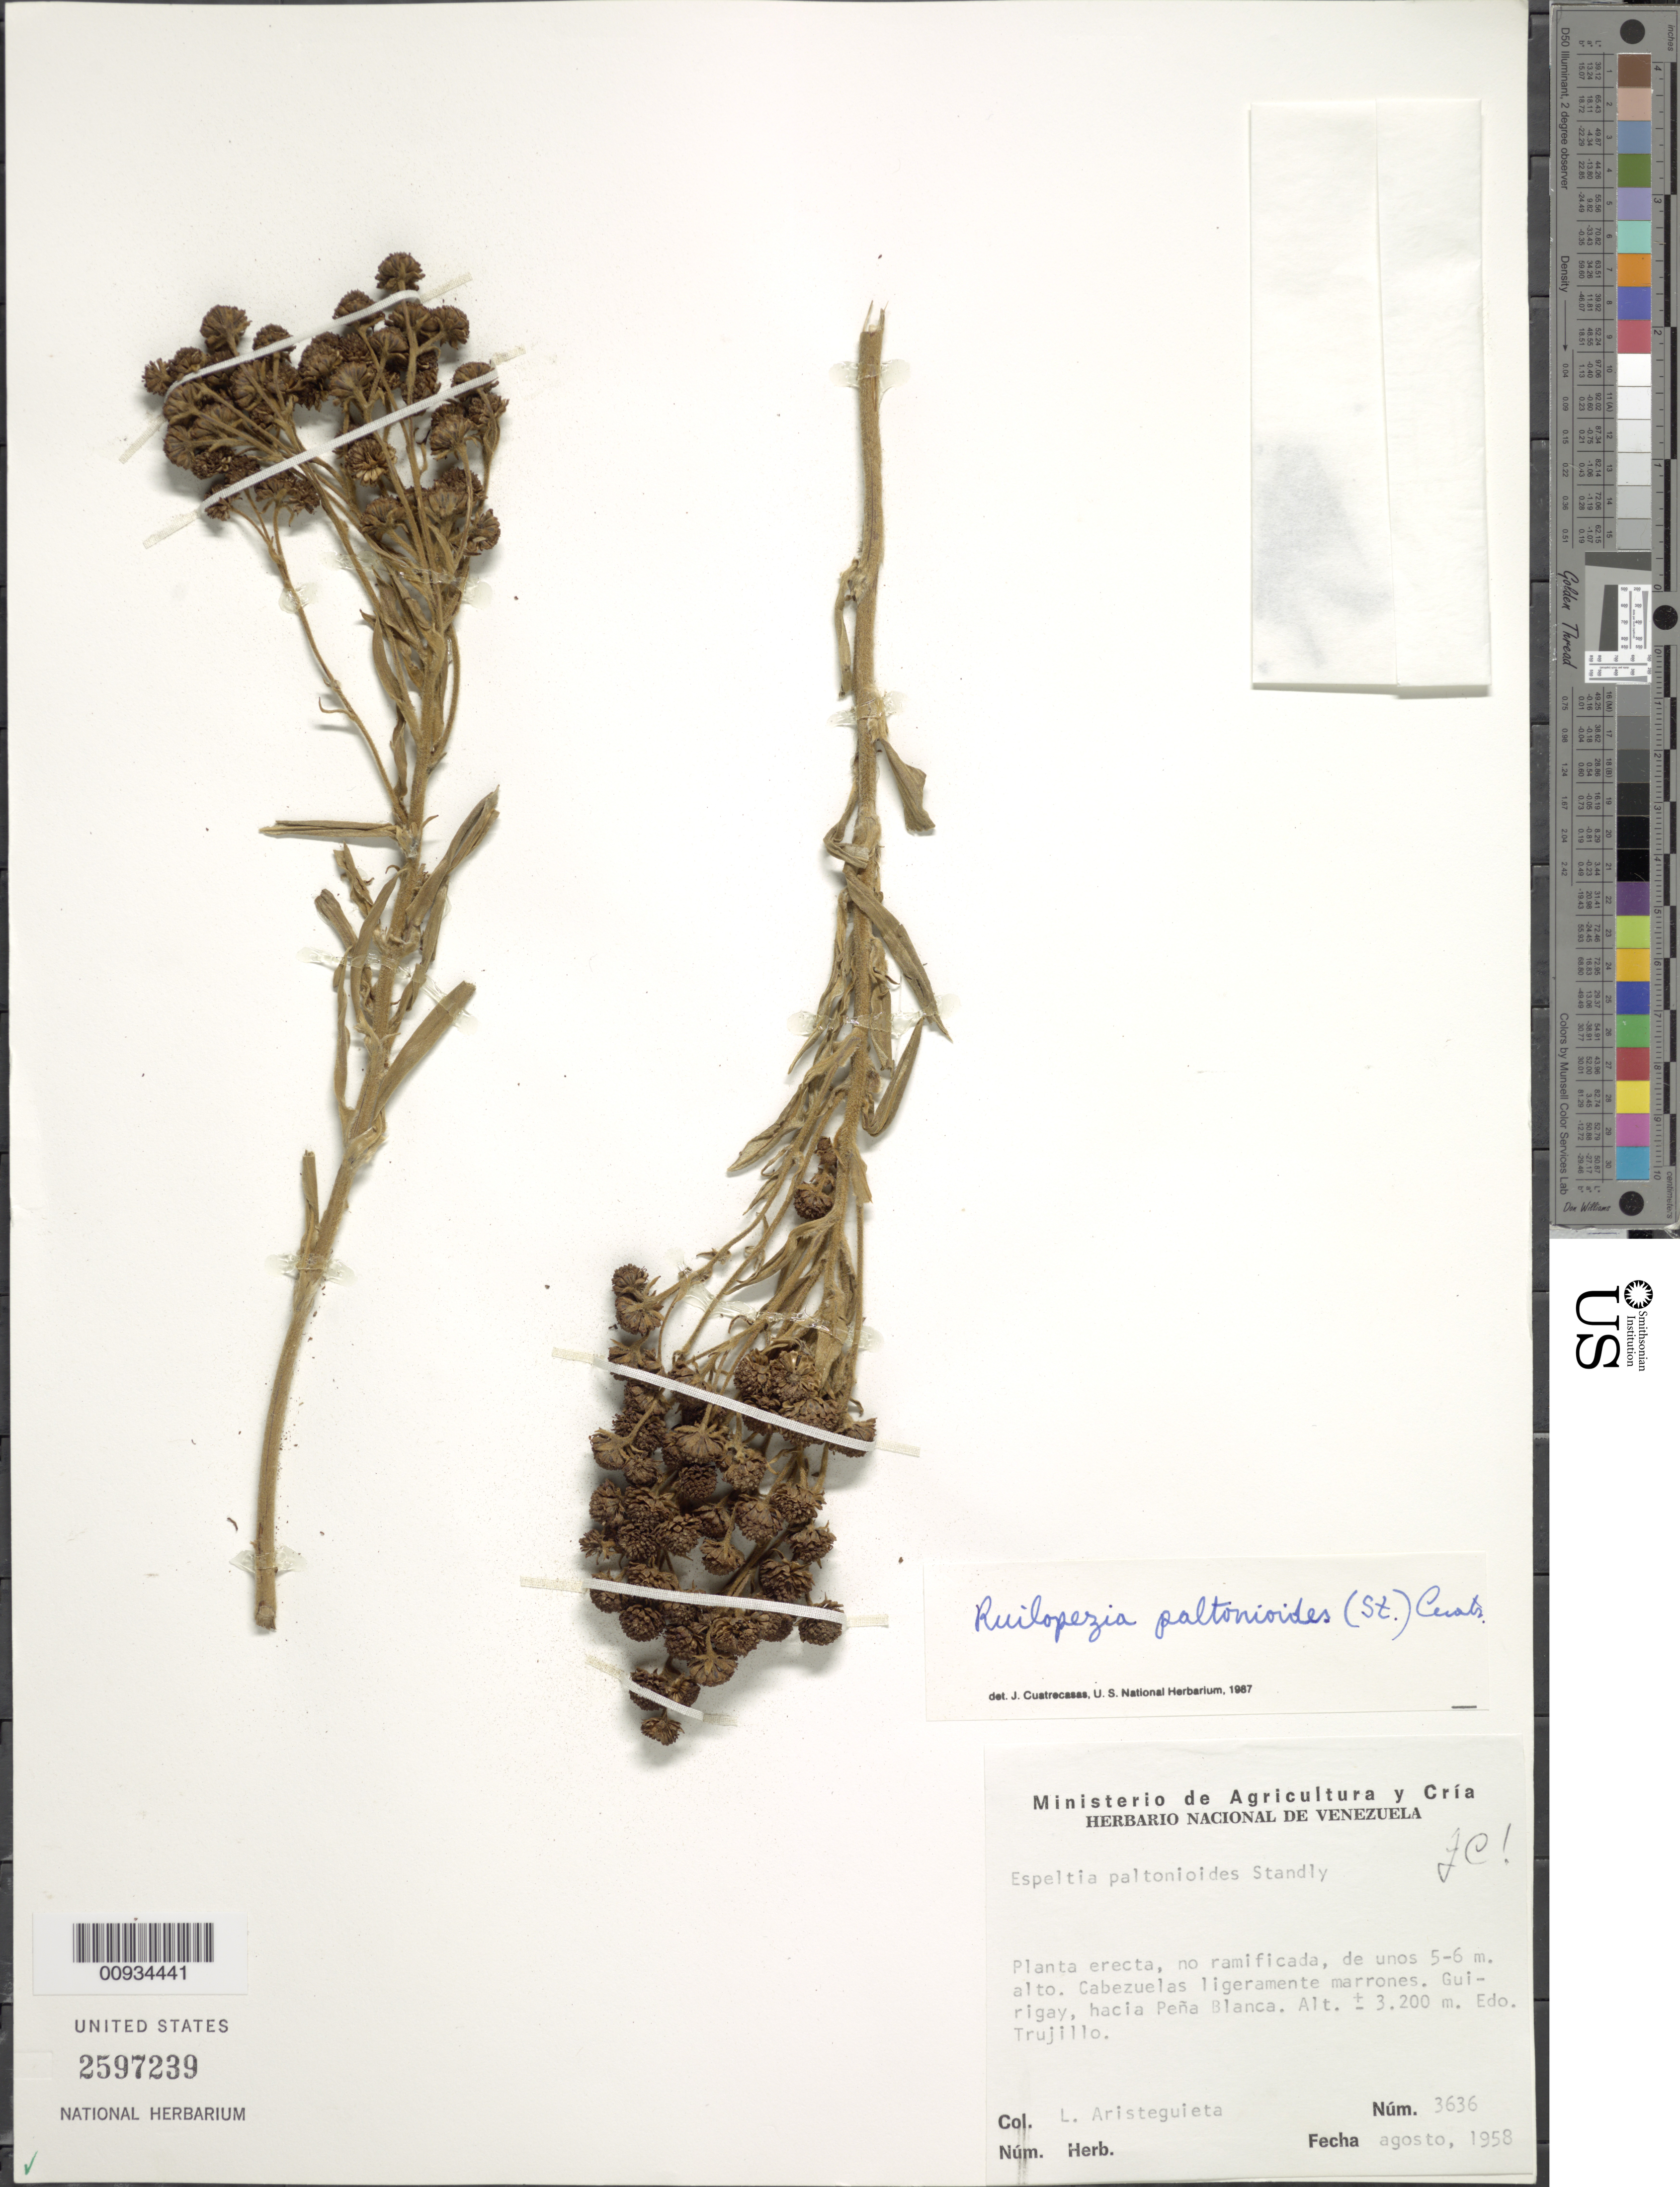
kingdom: Plantae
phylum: Tracheophyta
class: Magnoliopsida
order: Asterales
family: Asteraceae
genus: Ruilopezia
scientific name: Ruilopezia paltonioides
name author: (Standl.) Cuatrec.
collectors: L. Aristeguieta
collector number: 3636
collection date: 1958-08-01/1958-08-31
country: Venezuela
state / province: Trujillo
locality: Guirigay, hacia Peña Blanca.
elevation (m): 3200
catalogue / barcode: US 2597239